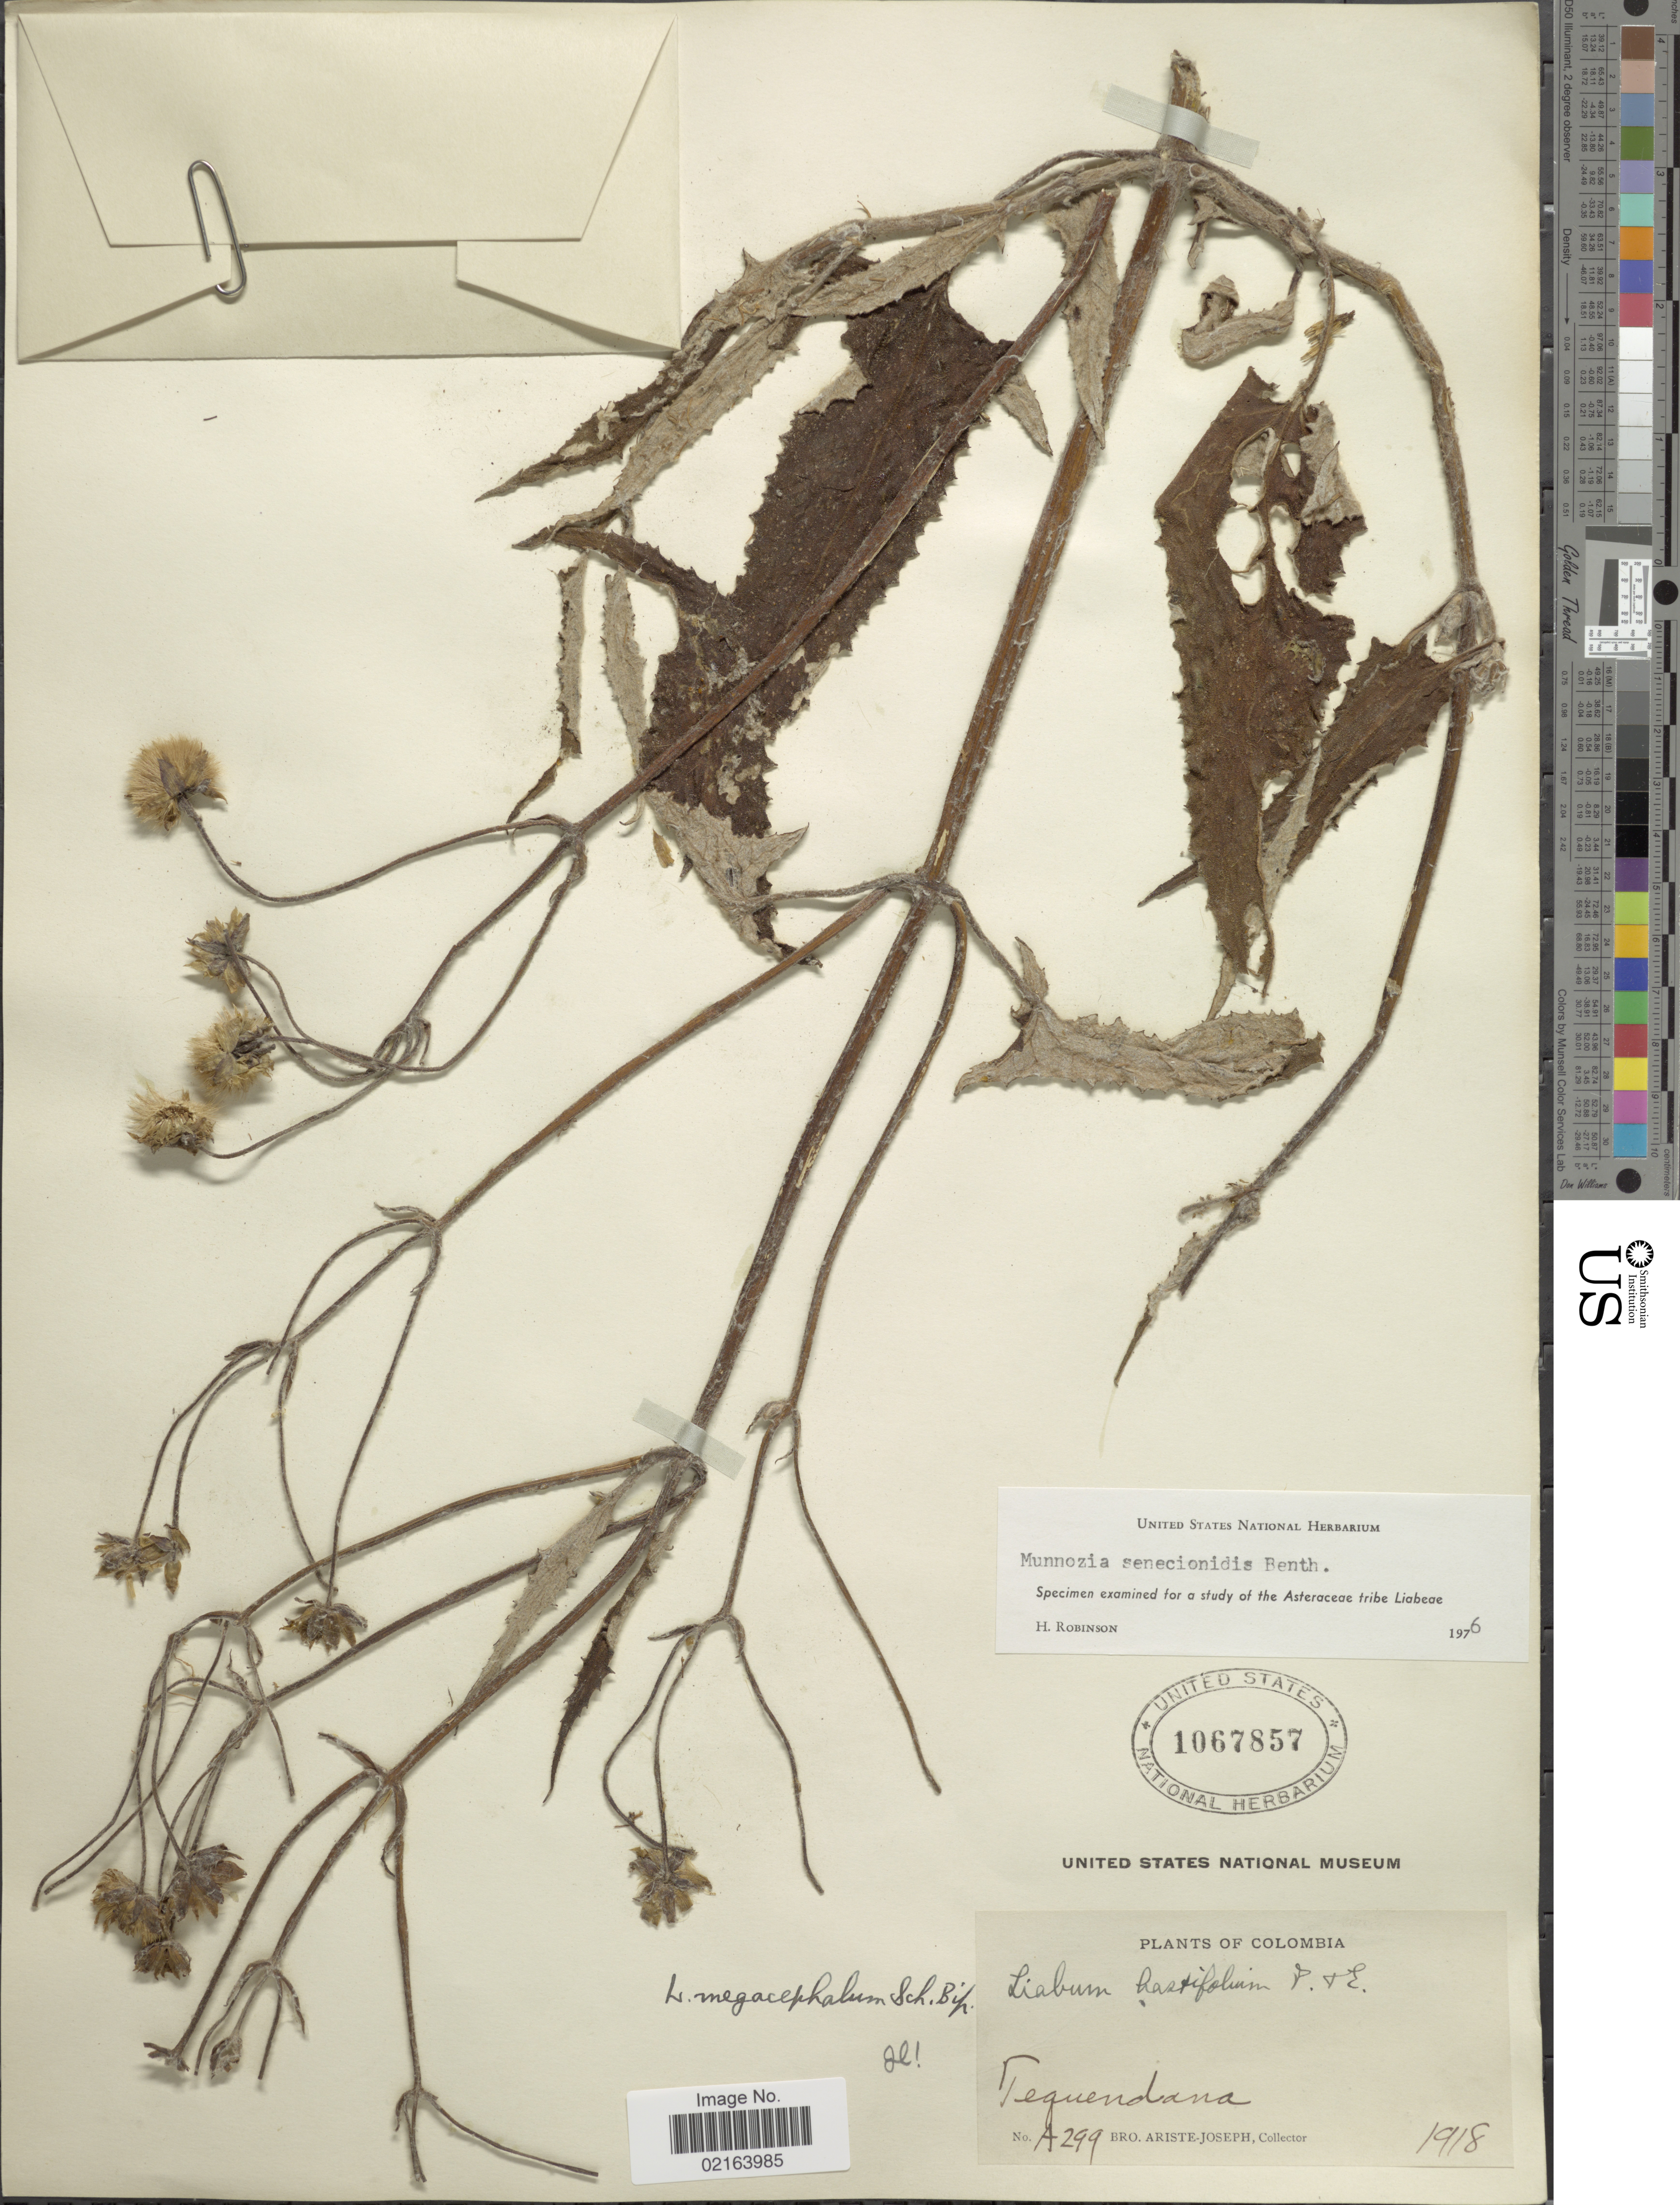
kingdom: Plantae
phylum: Tracheophyta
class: Magnoliopsida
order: Asterales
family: Asteraceae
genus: Munnozia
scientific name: Munnozia senecionidis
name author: Benth.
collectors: Bro. Ariste-Joseph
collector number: A299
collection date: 1918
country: Colombia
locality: Tequendama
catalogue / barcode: US 1067857